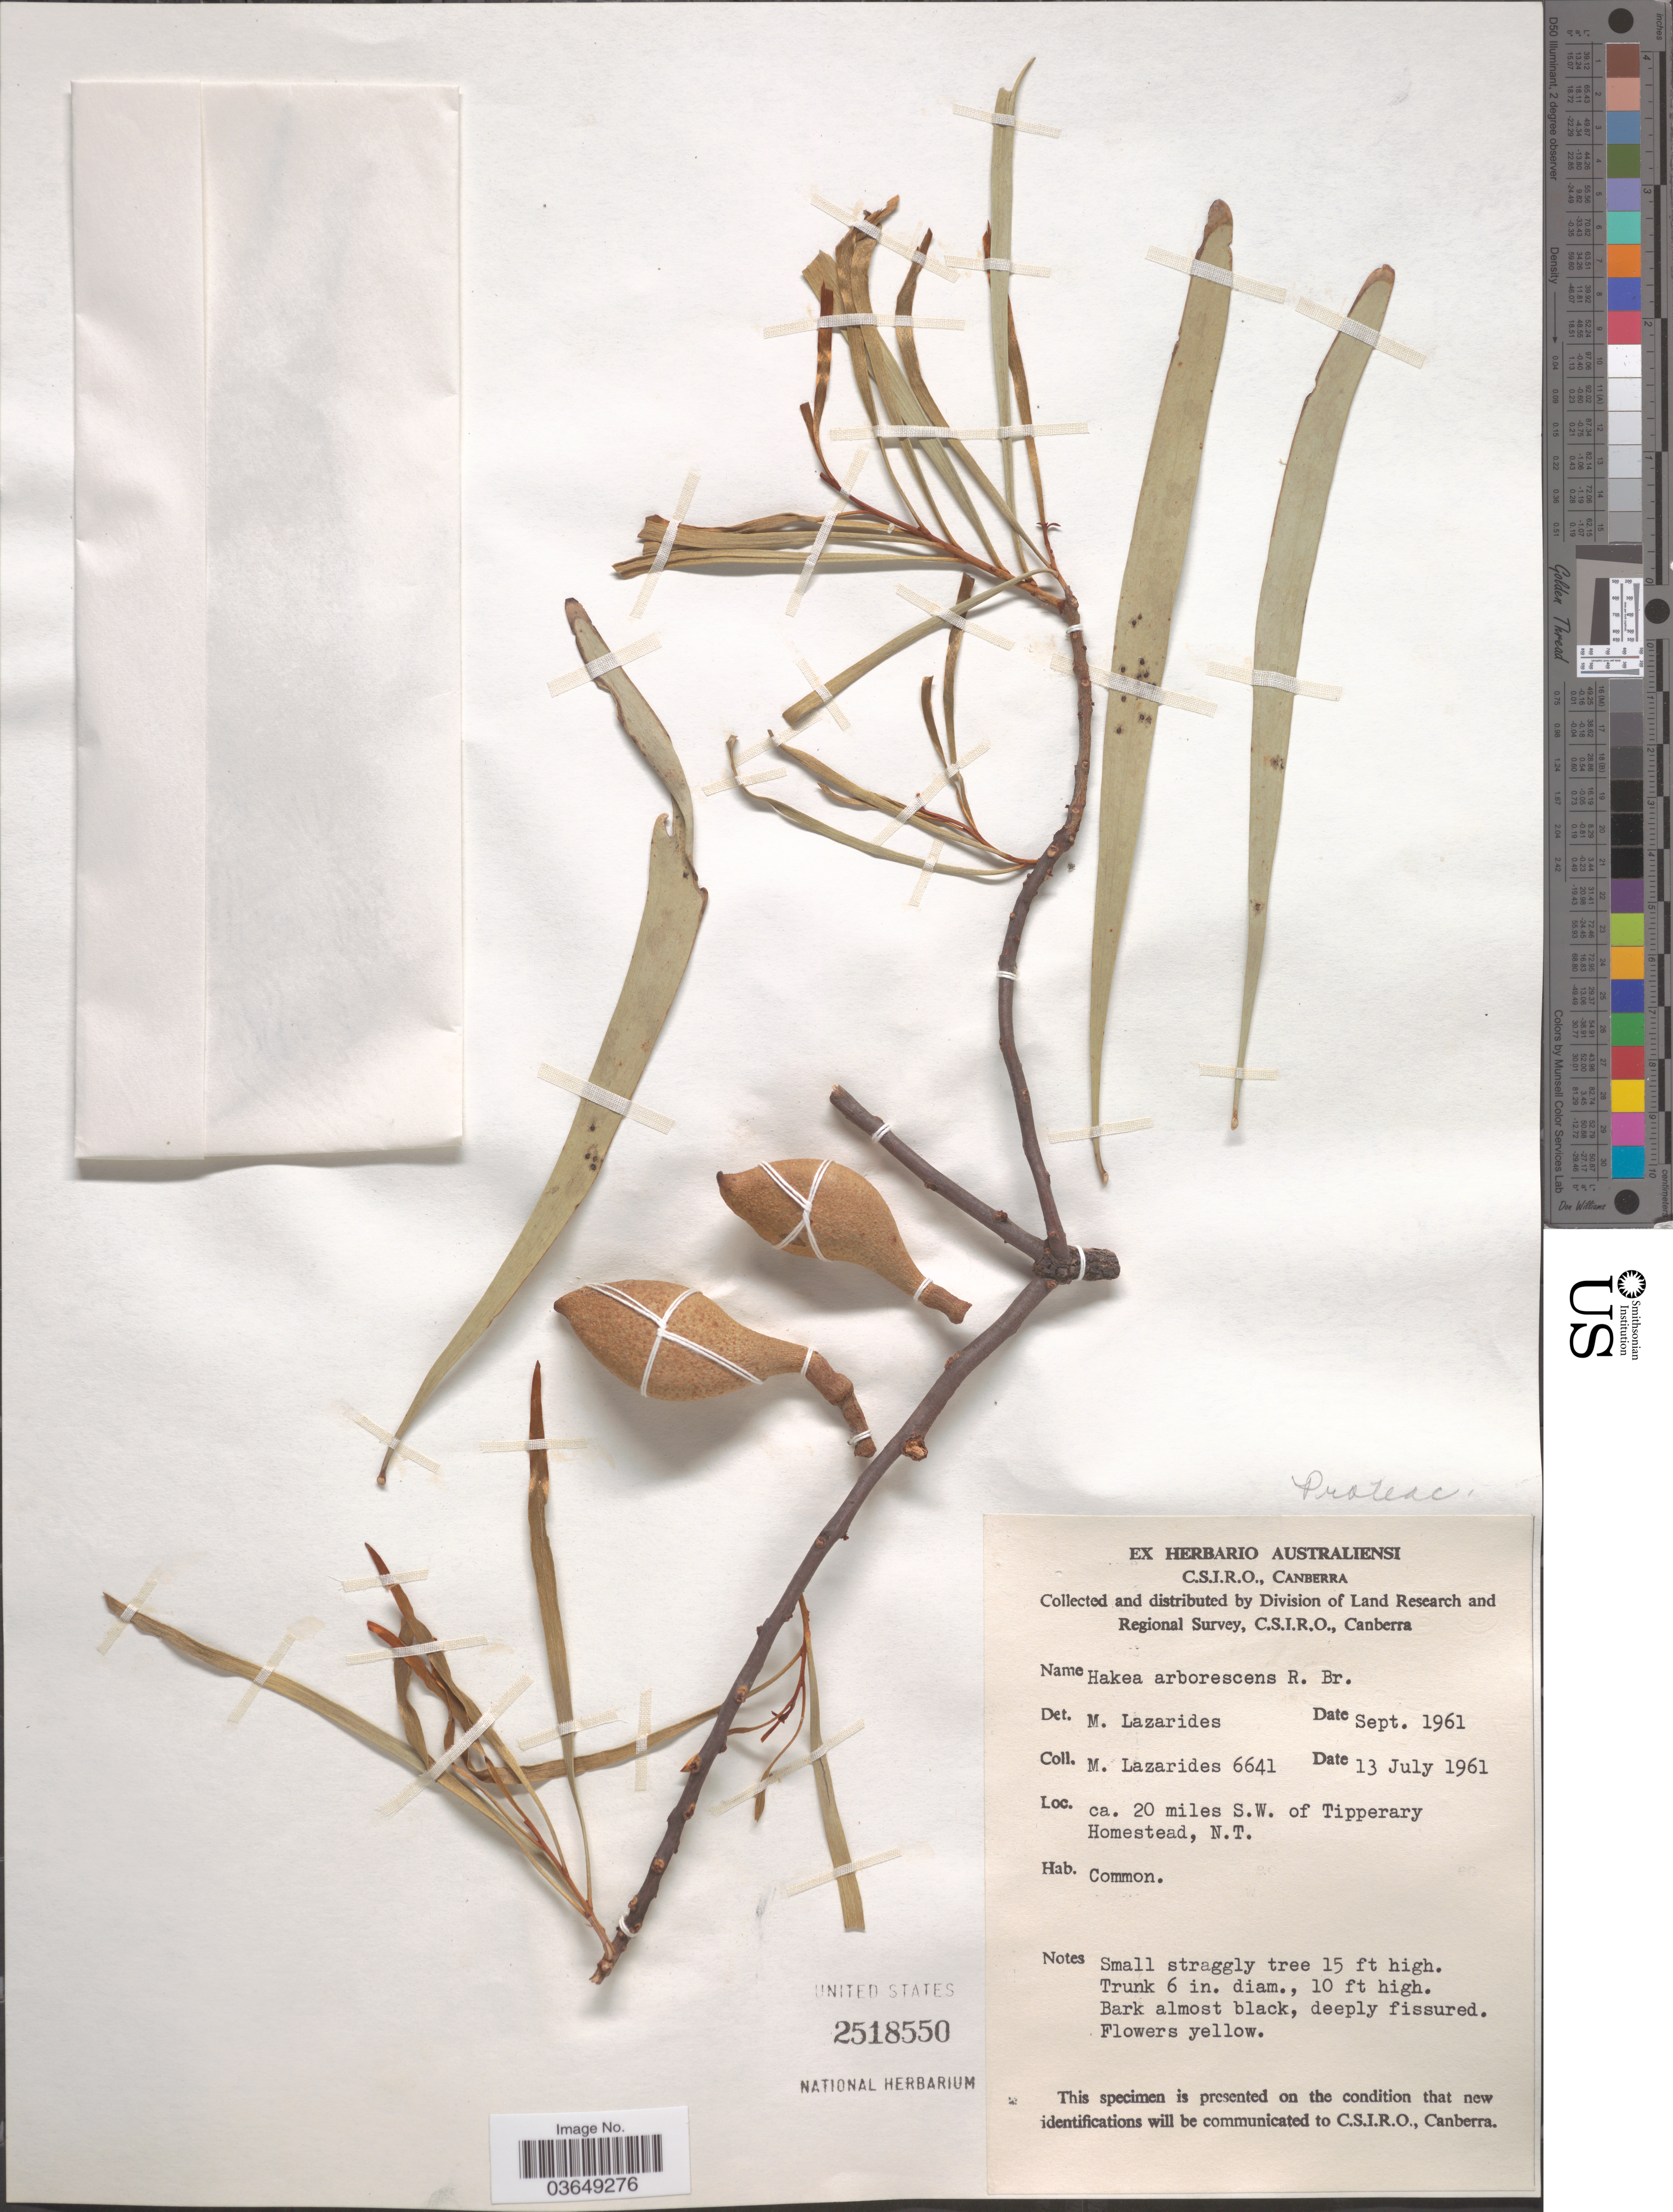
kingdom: Plantae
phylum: Tracheophyta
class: Magnoliopsida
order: Proteales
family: Proteaceae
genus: Hakea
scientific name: Hakea arborescens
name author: R. Br.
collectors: M. Lazarides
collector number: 6641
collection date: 1961-07-13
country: Australia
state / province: Northern Territory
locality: Ca. 20 miles S.W. of Tipperary Homestead.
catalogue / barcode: US 2518550